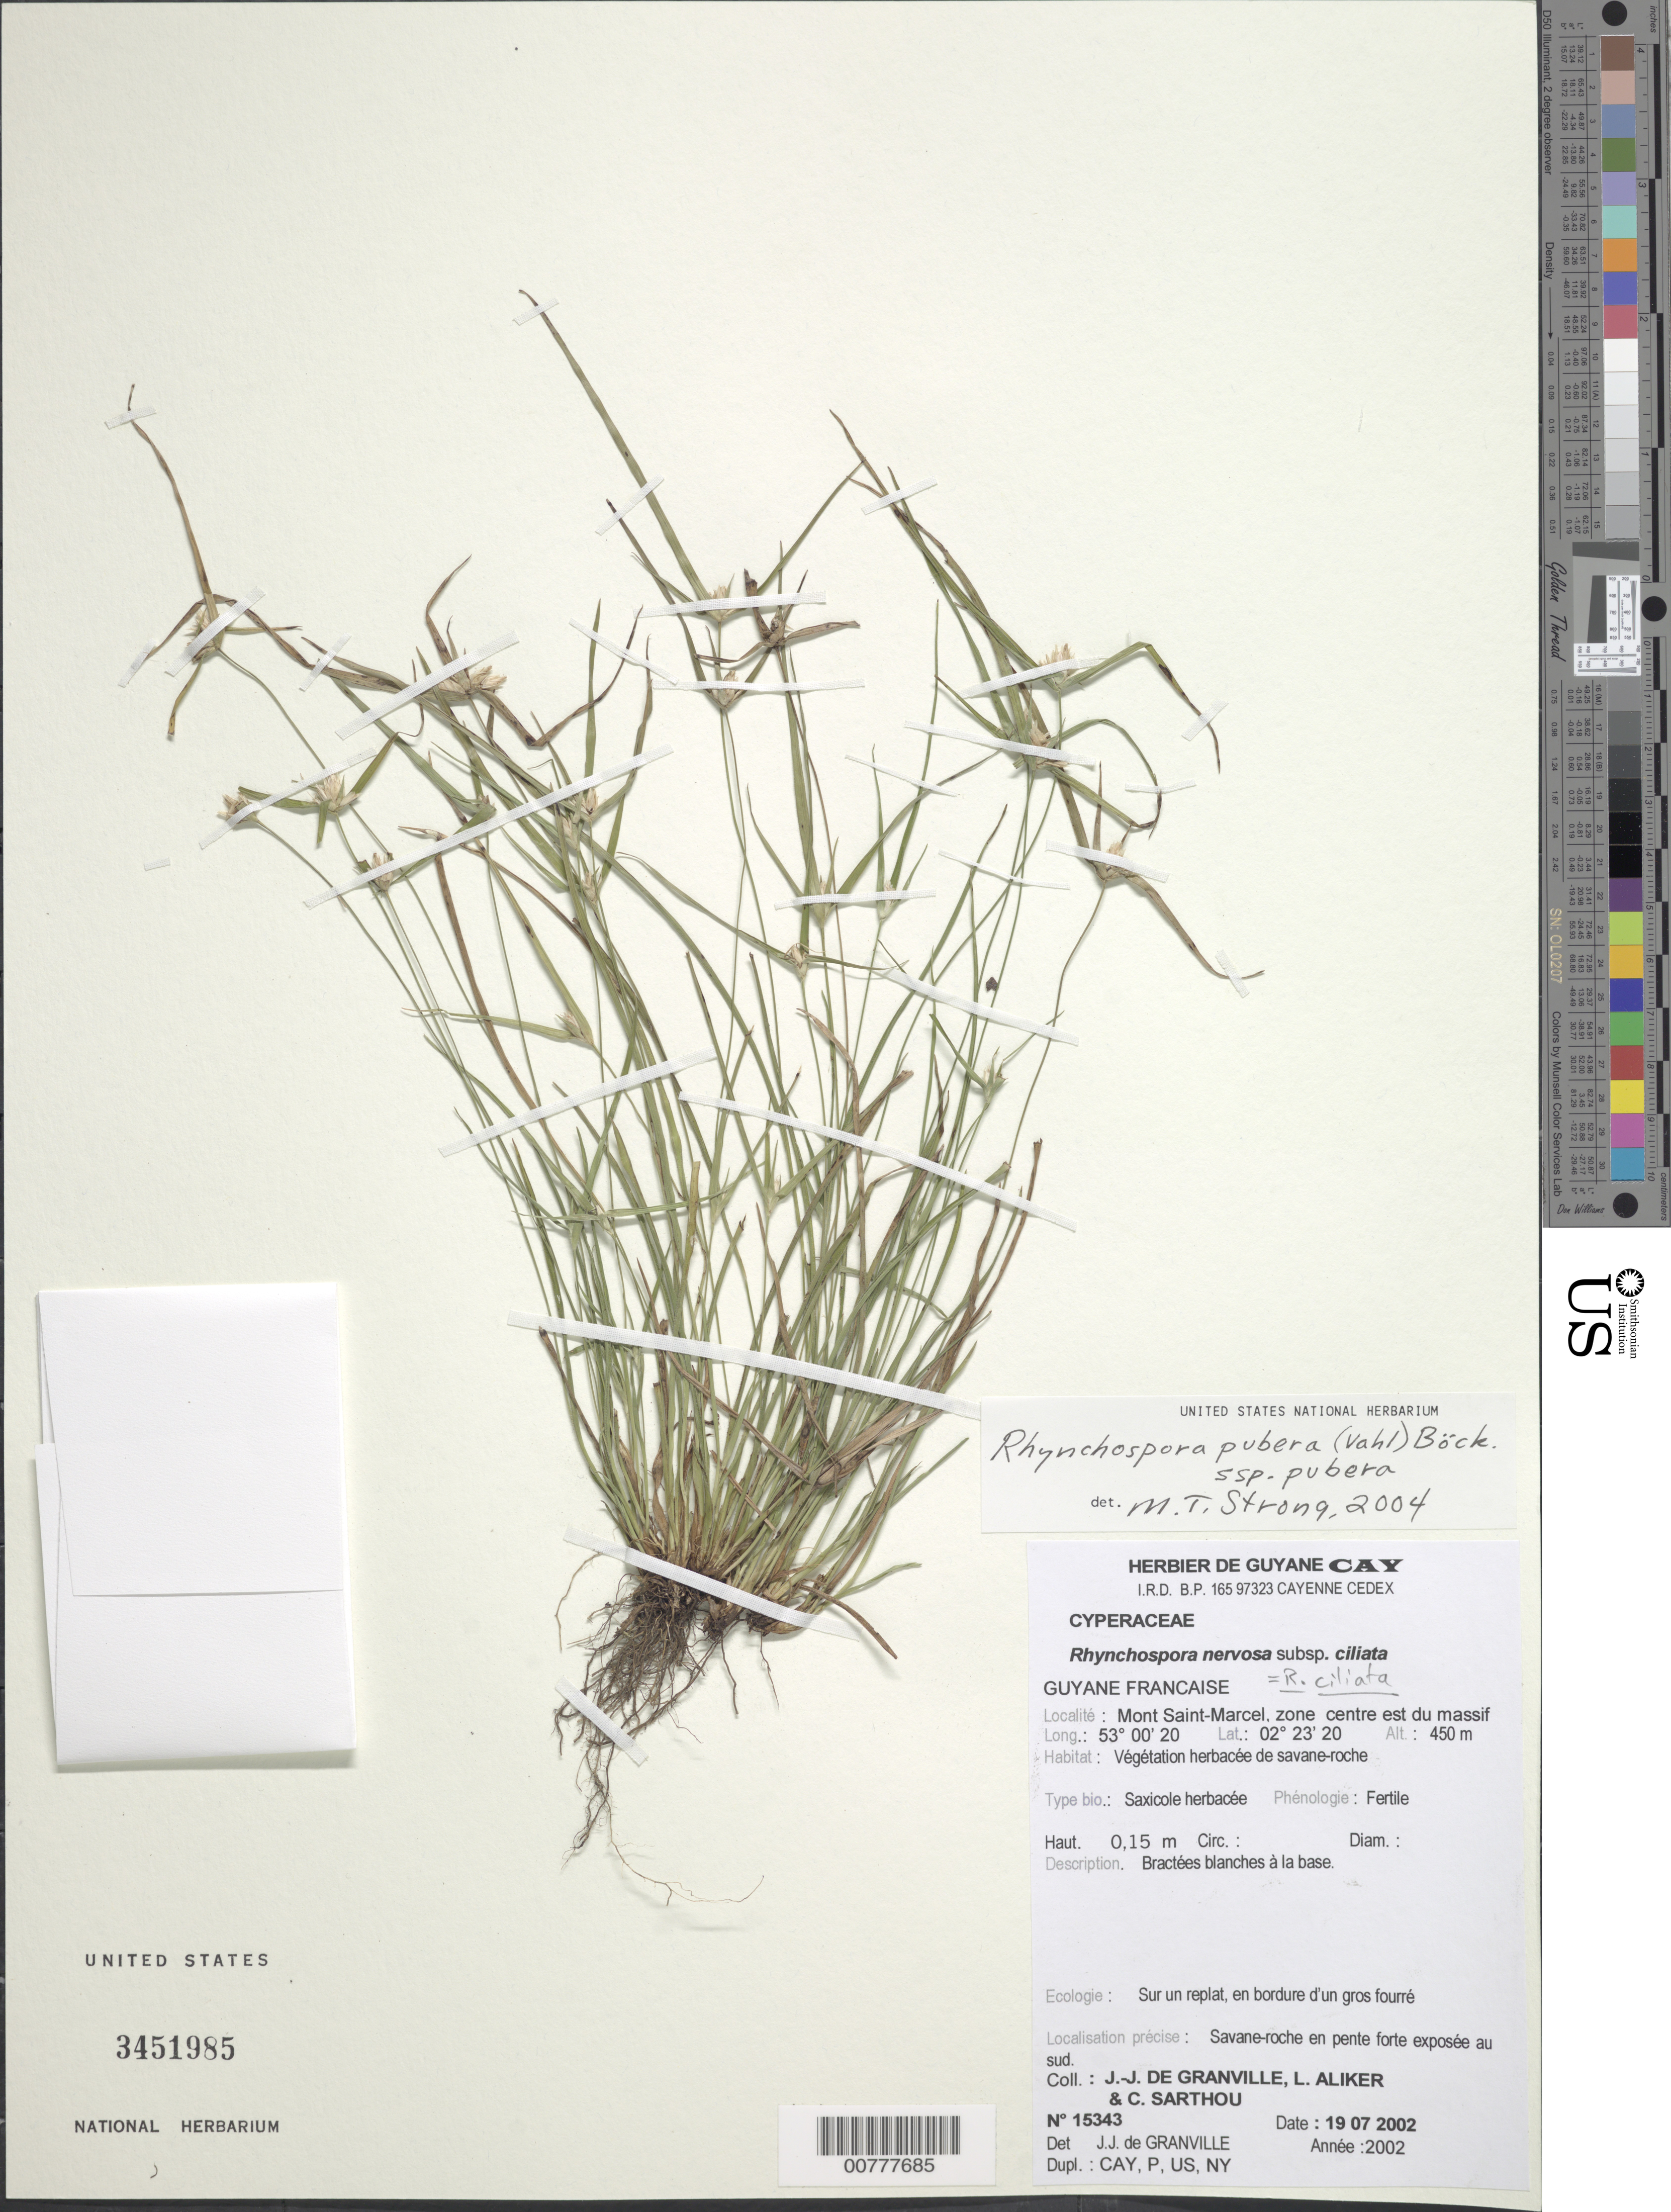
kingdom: Plantae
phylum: Tracheophyta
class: Liliopsida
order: Poales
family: Cyperaceae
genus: Rhynchospora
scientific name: Rhynchospora pubera subsp. pubera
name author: (Vahl) Boeckeler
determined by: Strong, M. T., (US), Smithsonian Institution - National Museum of Natural History (UNITED STATES)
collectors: J.-J. de Granville, L. Aliker & C. Sarthou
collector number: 15343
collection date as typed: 19-Jul-02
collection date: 2002-07-19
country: French Guiana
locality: Mont Saint-Marcel, zone Centre-Est du massif, Bassin de l'Yaloupi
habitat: Vegetation herbacée de savane roche, savane-roche en pente forte exposee au sud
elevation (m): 350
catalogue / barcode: US 3451985